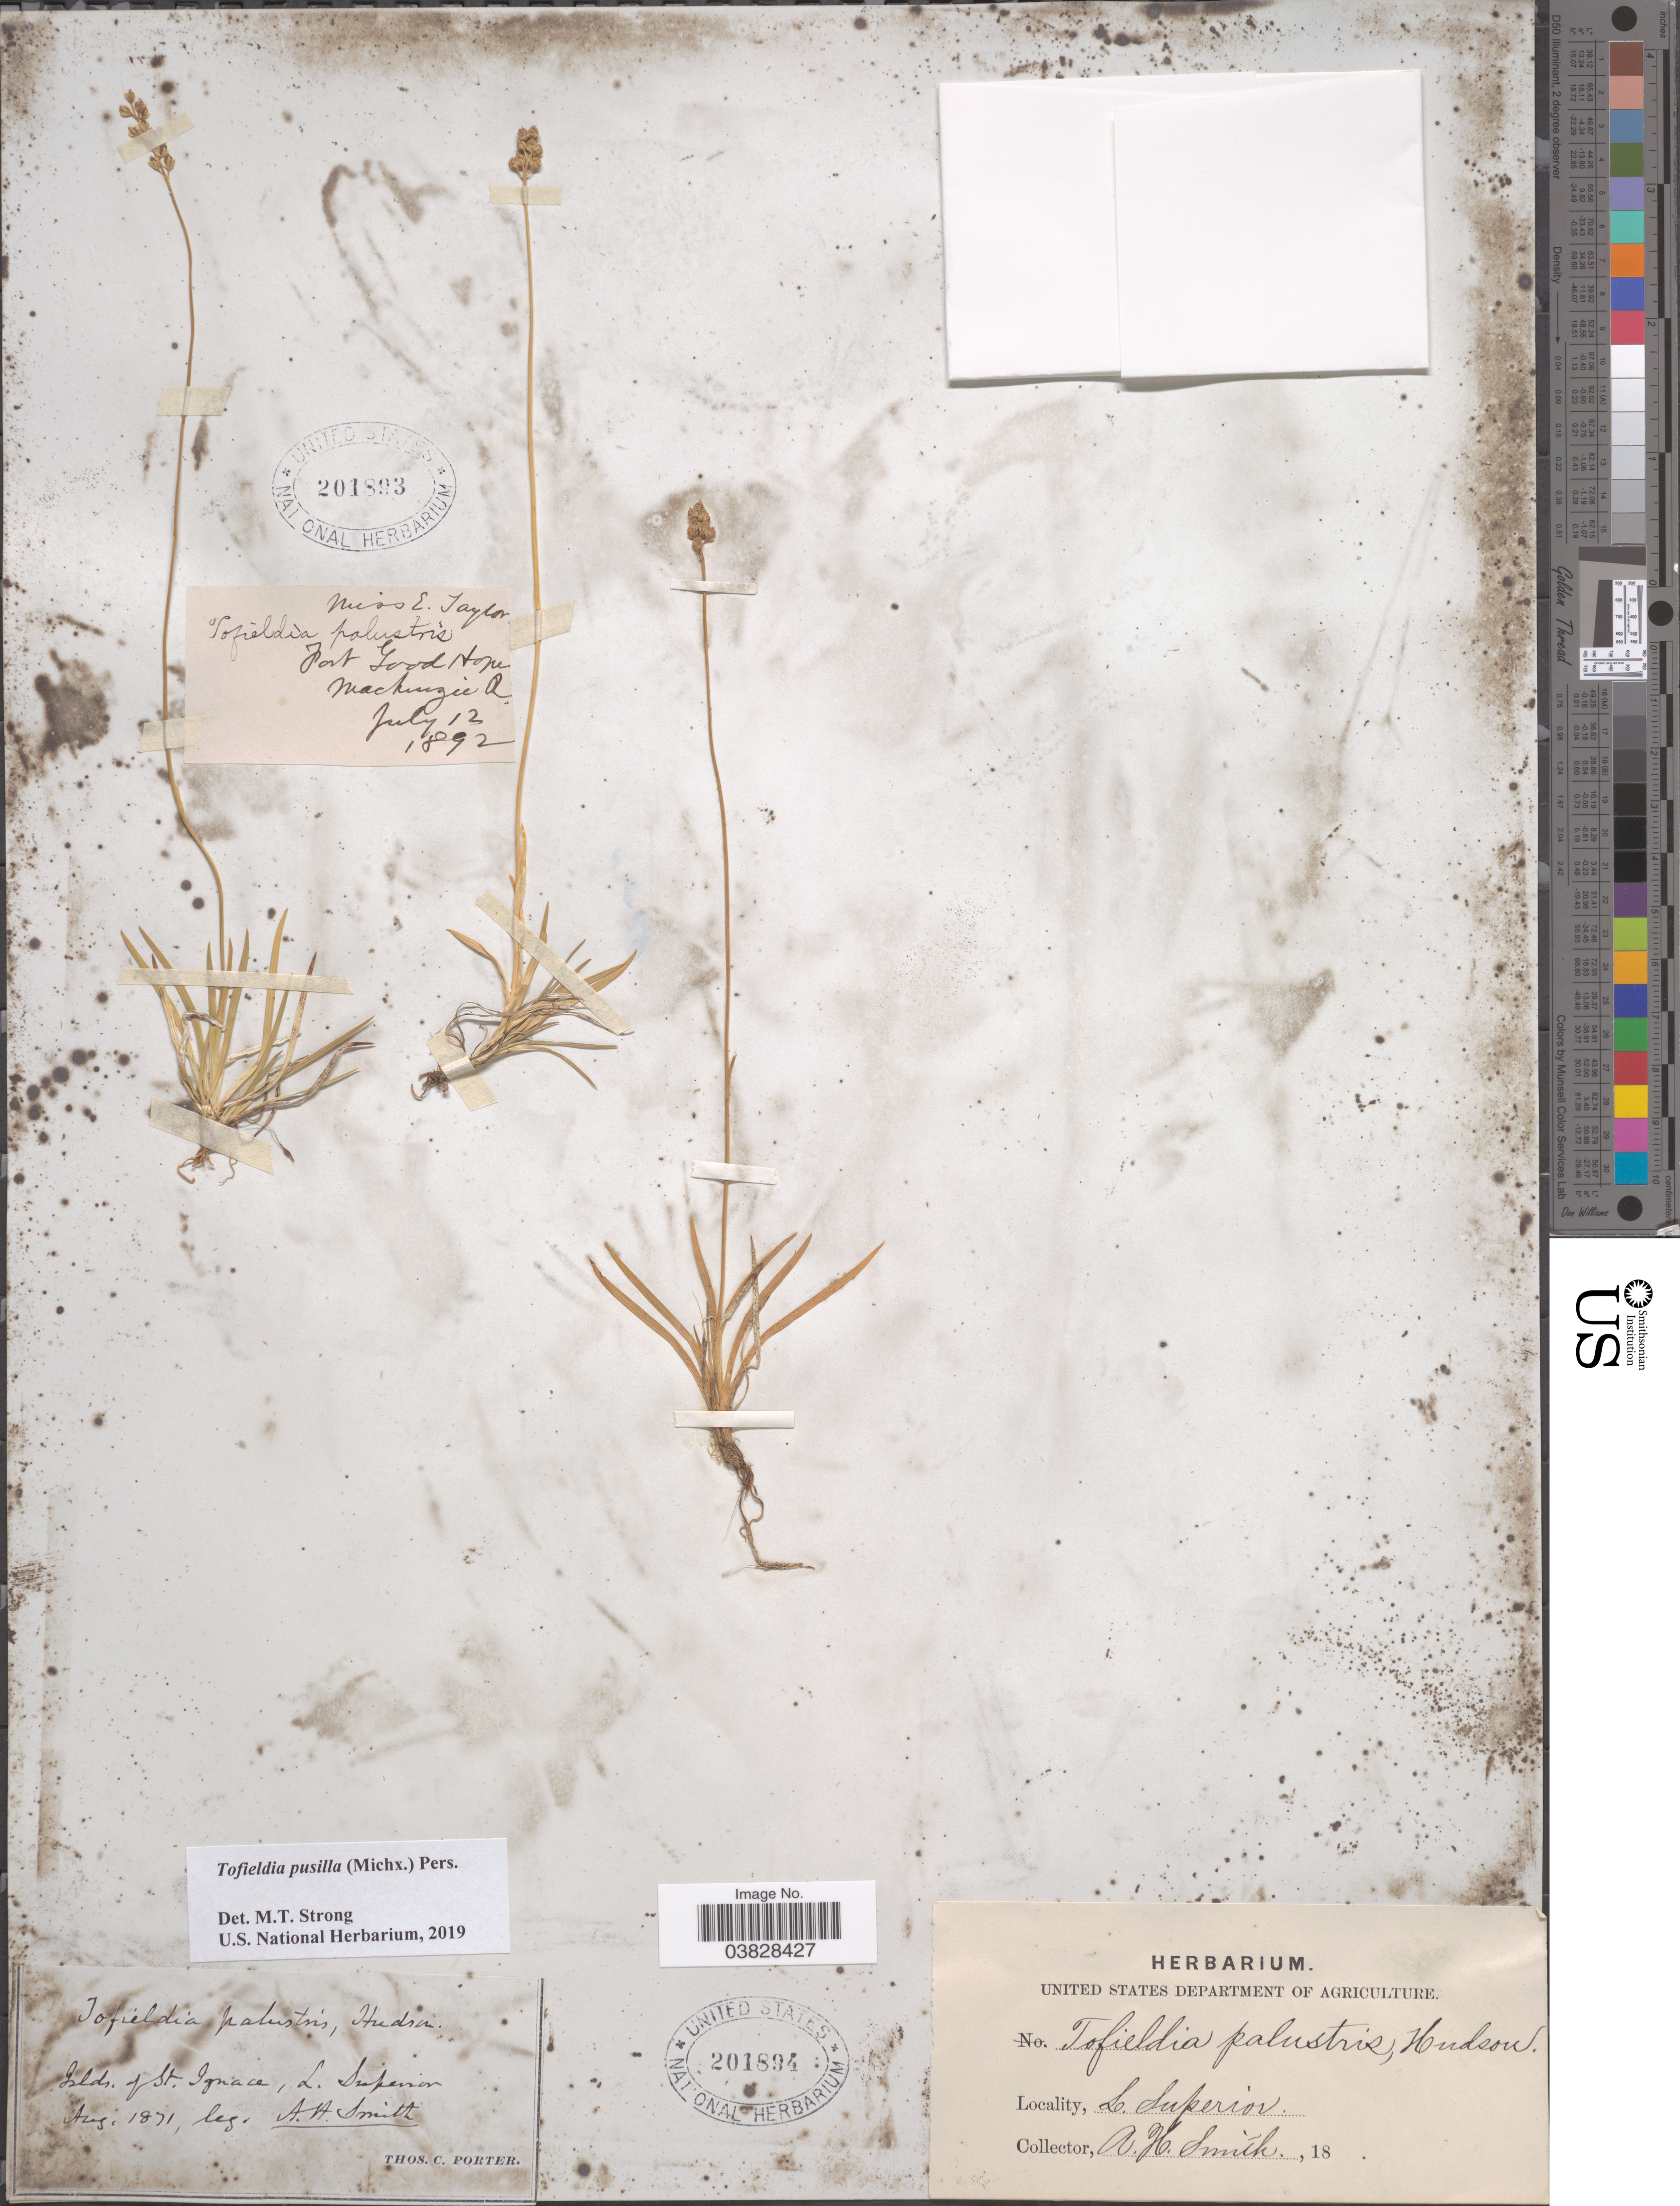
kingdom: Plantae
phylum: Tracheophyta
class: Liliopsida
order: Alismatales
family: Tofieldiaceae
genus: Tofieldia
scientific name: Tofieldia pusilla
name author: (Michx.) Pers.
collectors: A. H. Smith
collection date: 1871-08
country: Canada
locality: Islds. of St. Ignace, L. Superior.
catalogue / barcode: US 201894-2